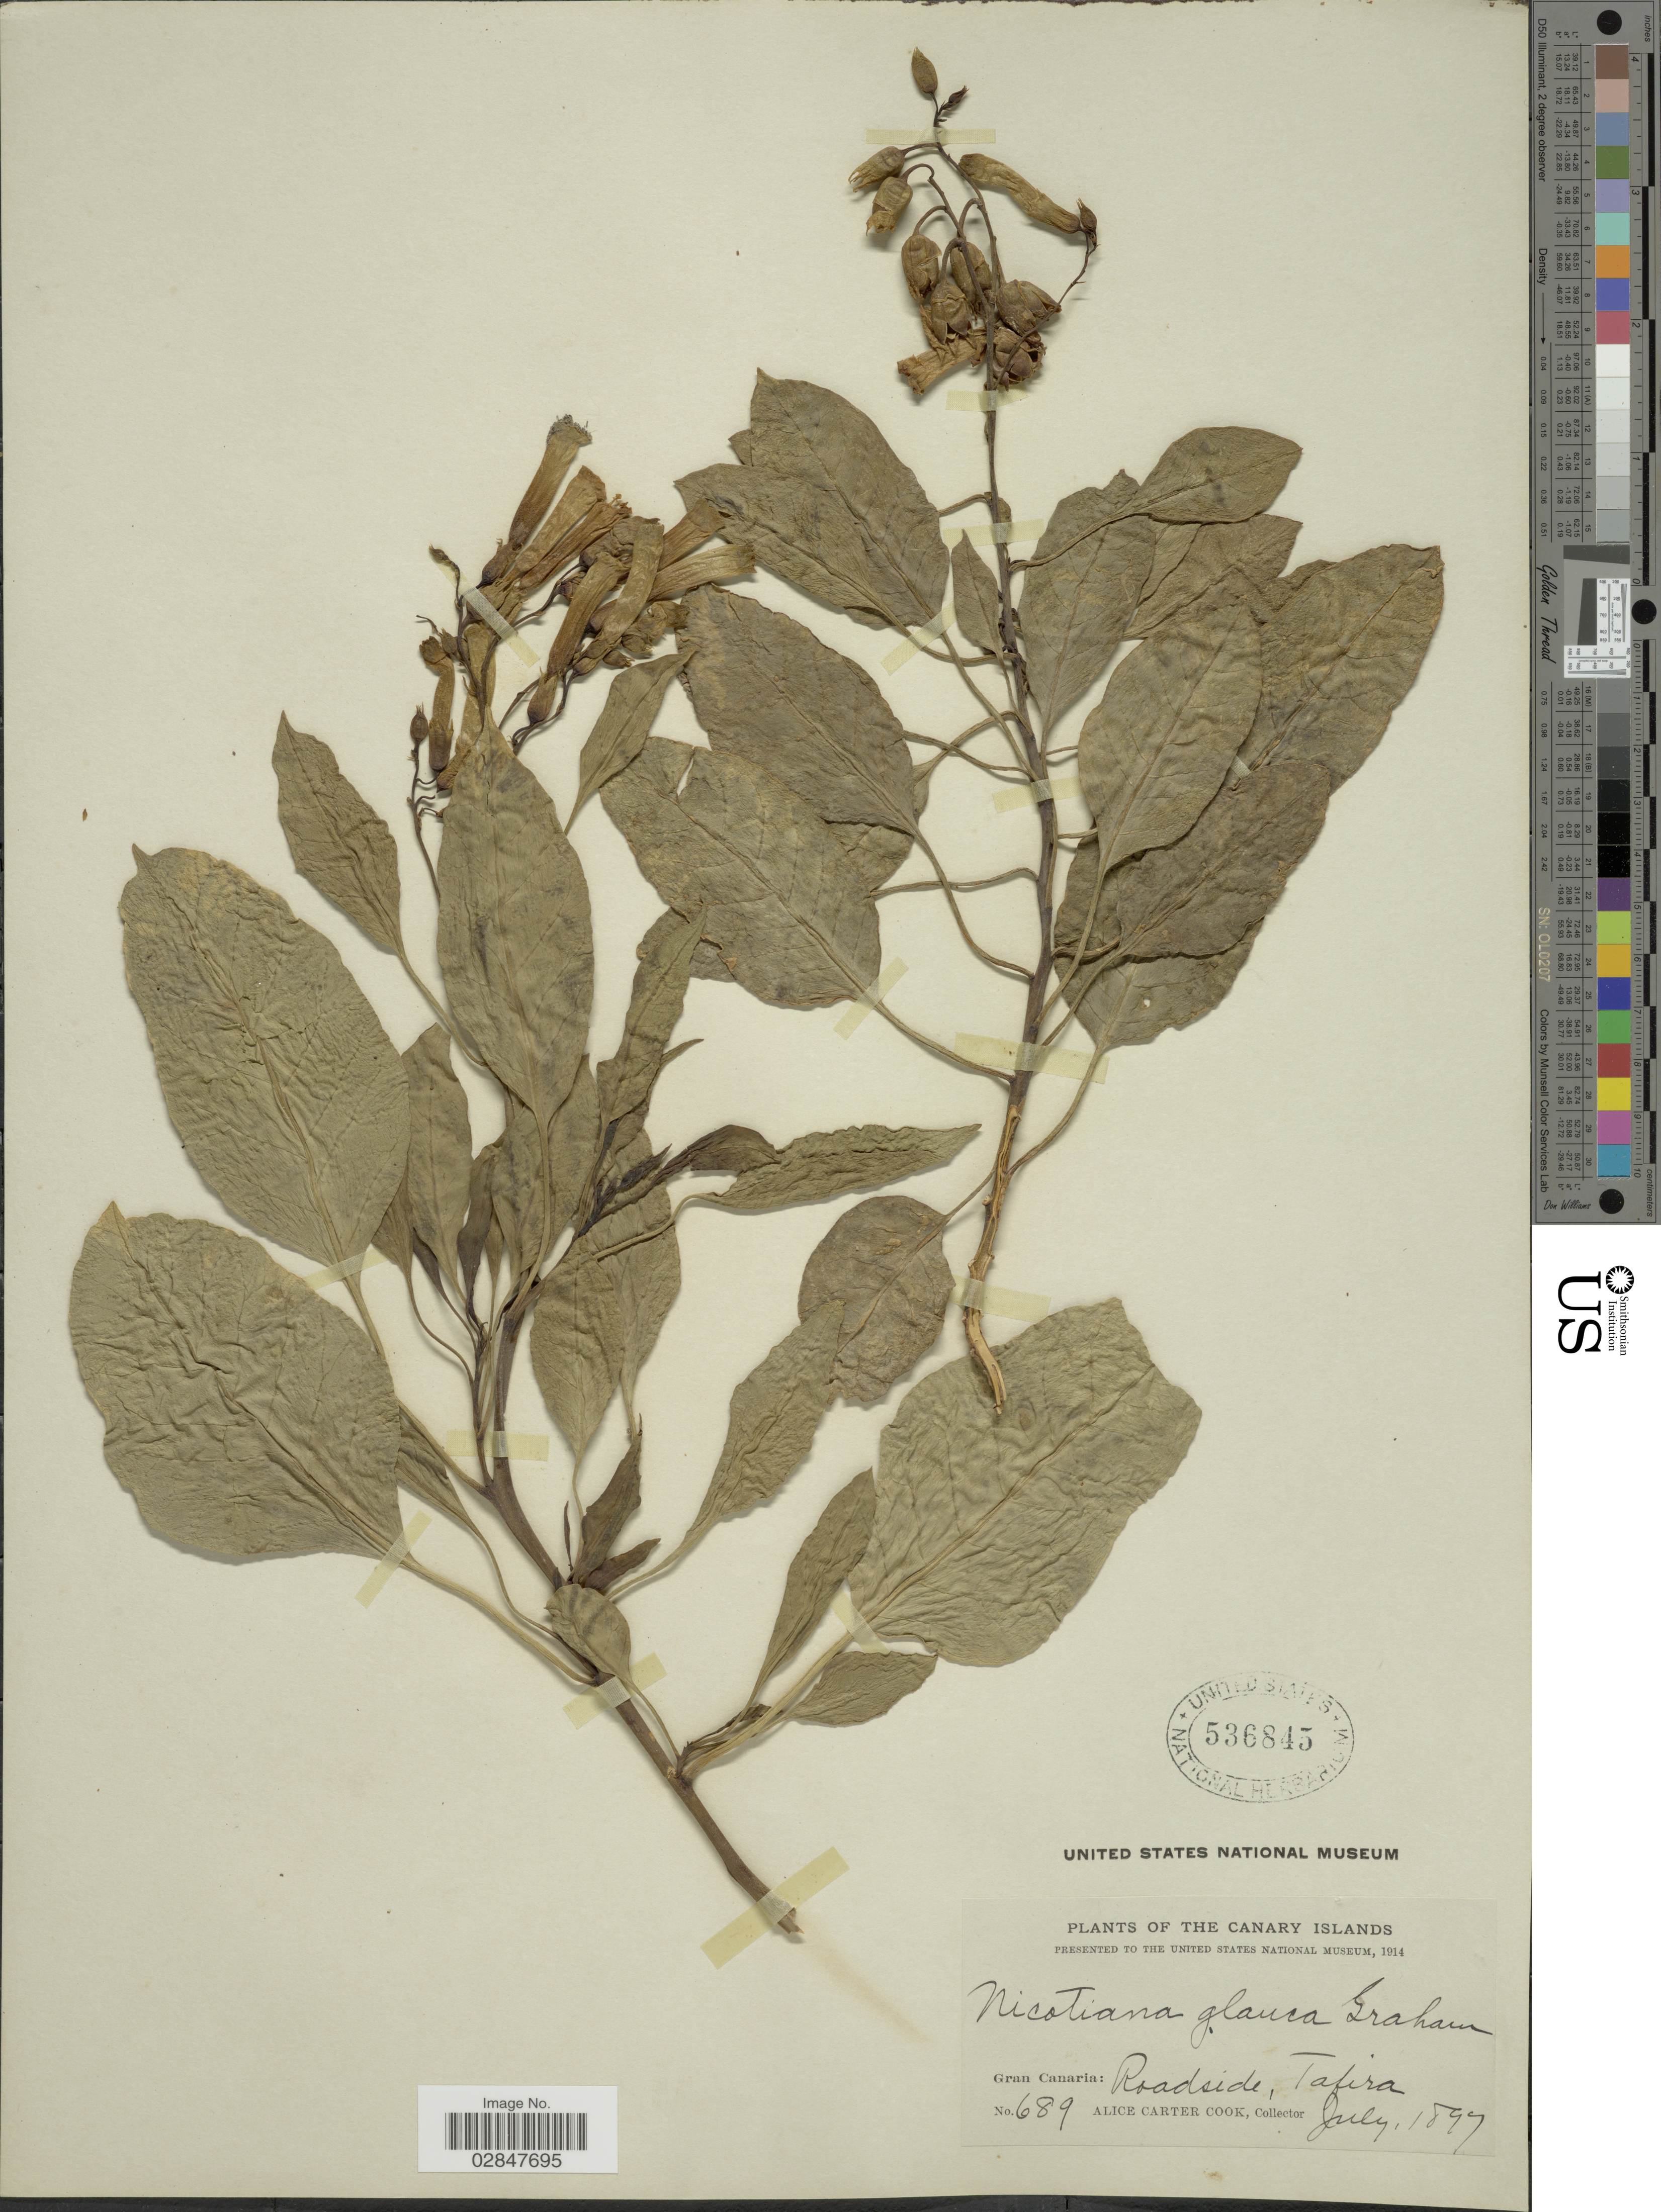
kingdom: Plantae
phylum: Tracheophyta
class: Magnoliopsida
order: Solanales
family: Solanaceae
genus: Nicotiana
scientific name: Nicotiana glauca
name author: Graham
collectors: Alice C. Cook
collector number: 689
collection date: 1899-07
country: Spain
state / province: Canarias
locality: The Canary Islands. Gran Canaria: Roadside, Tafira.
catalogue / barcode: US 536845